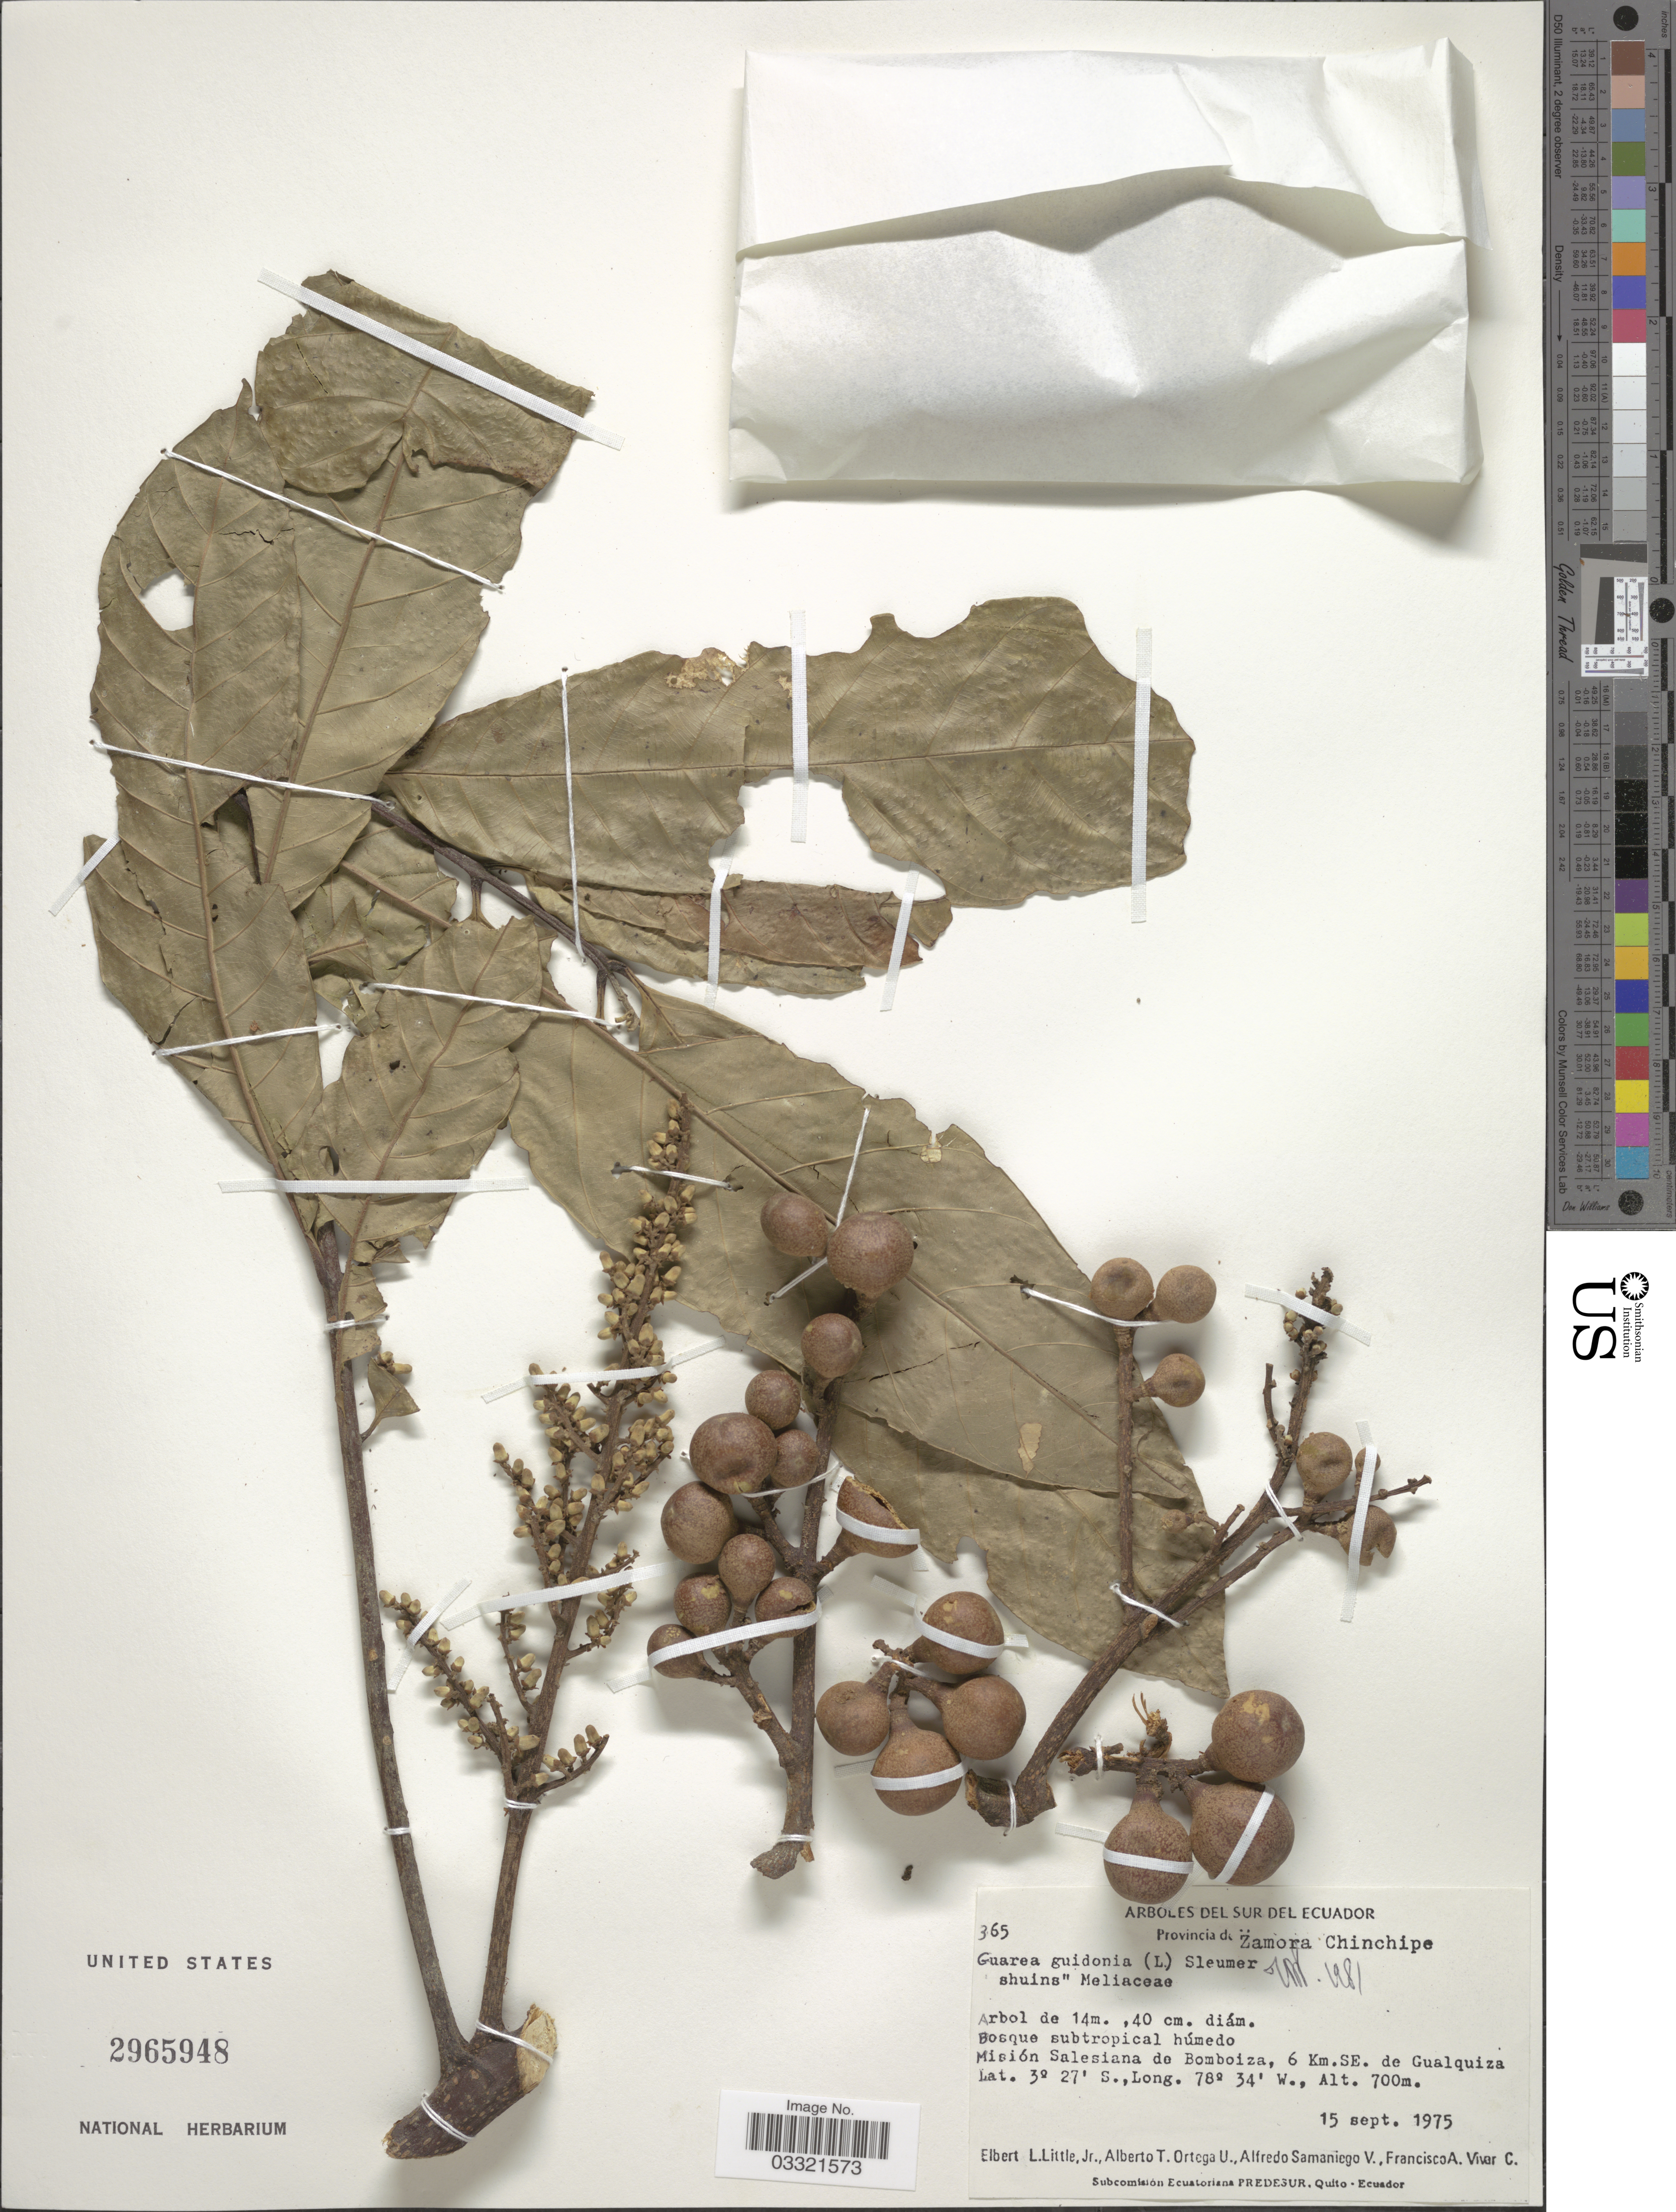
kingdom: Plantae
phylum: Tracheophyta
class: Magnoliopsida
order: Sapindales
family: Meliaceae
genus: Guarea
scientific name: Guarea guidonia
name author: (L.) Sleumer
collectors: E. L. Little, A. T. Ortega U., A. Samaniego & F. A. Vivar C.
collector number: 365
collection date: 1975-09-15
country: Ecuador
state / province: Zamora-Chinchipe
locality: Misión Salesiana de Bomboiza, 6 Km. SE. de Gualquiza.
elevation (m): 700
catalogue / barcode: US 2965948